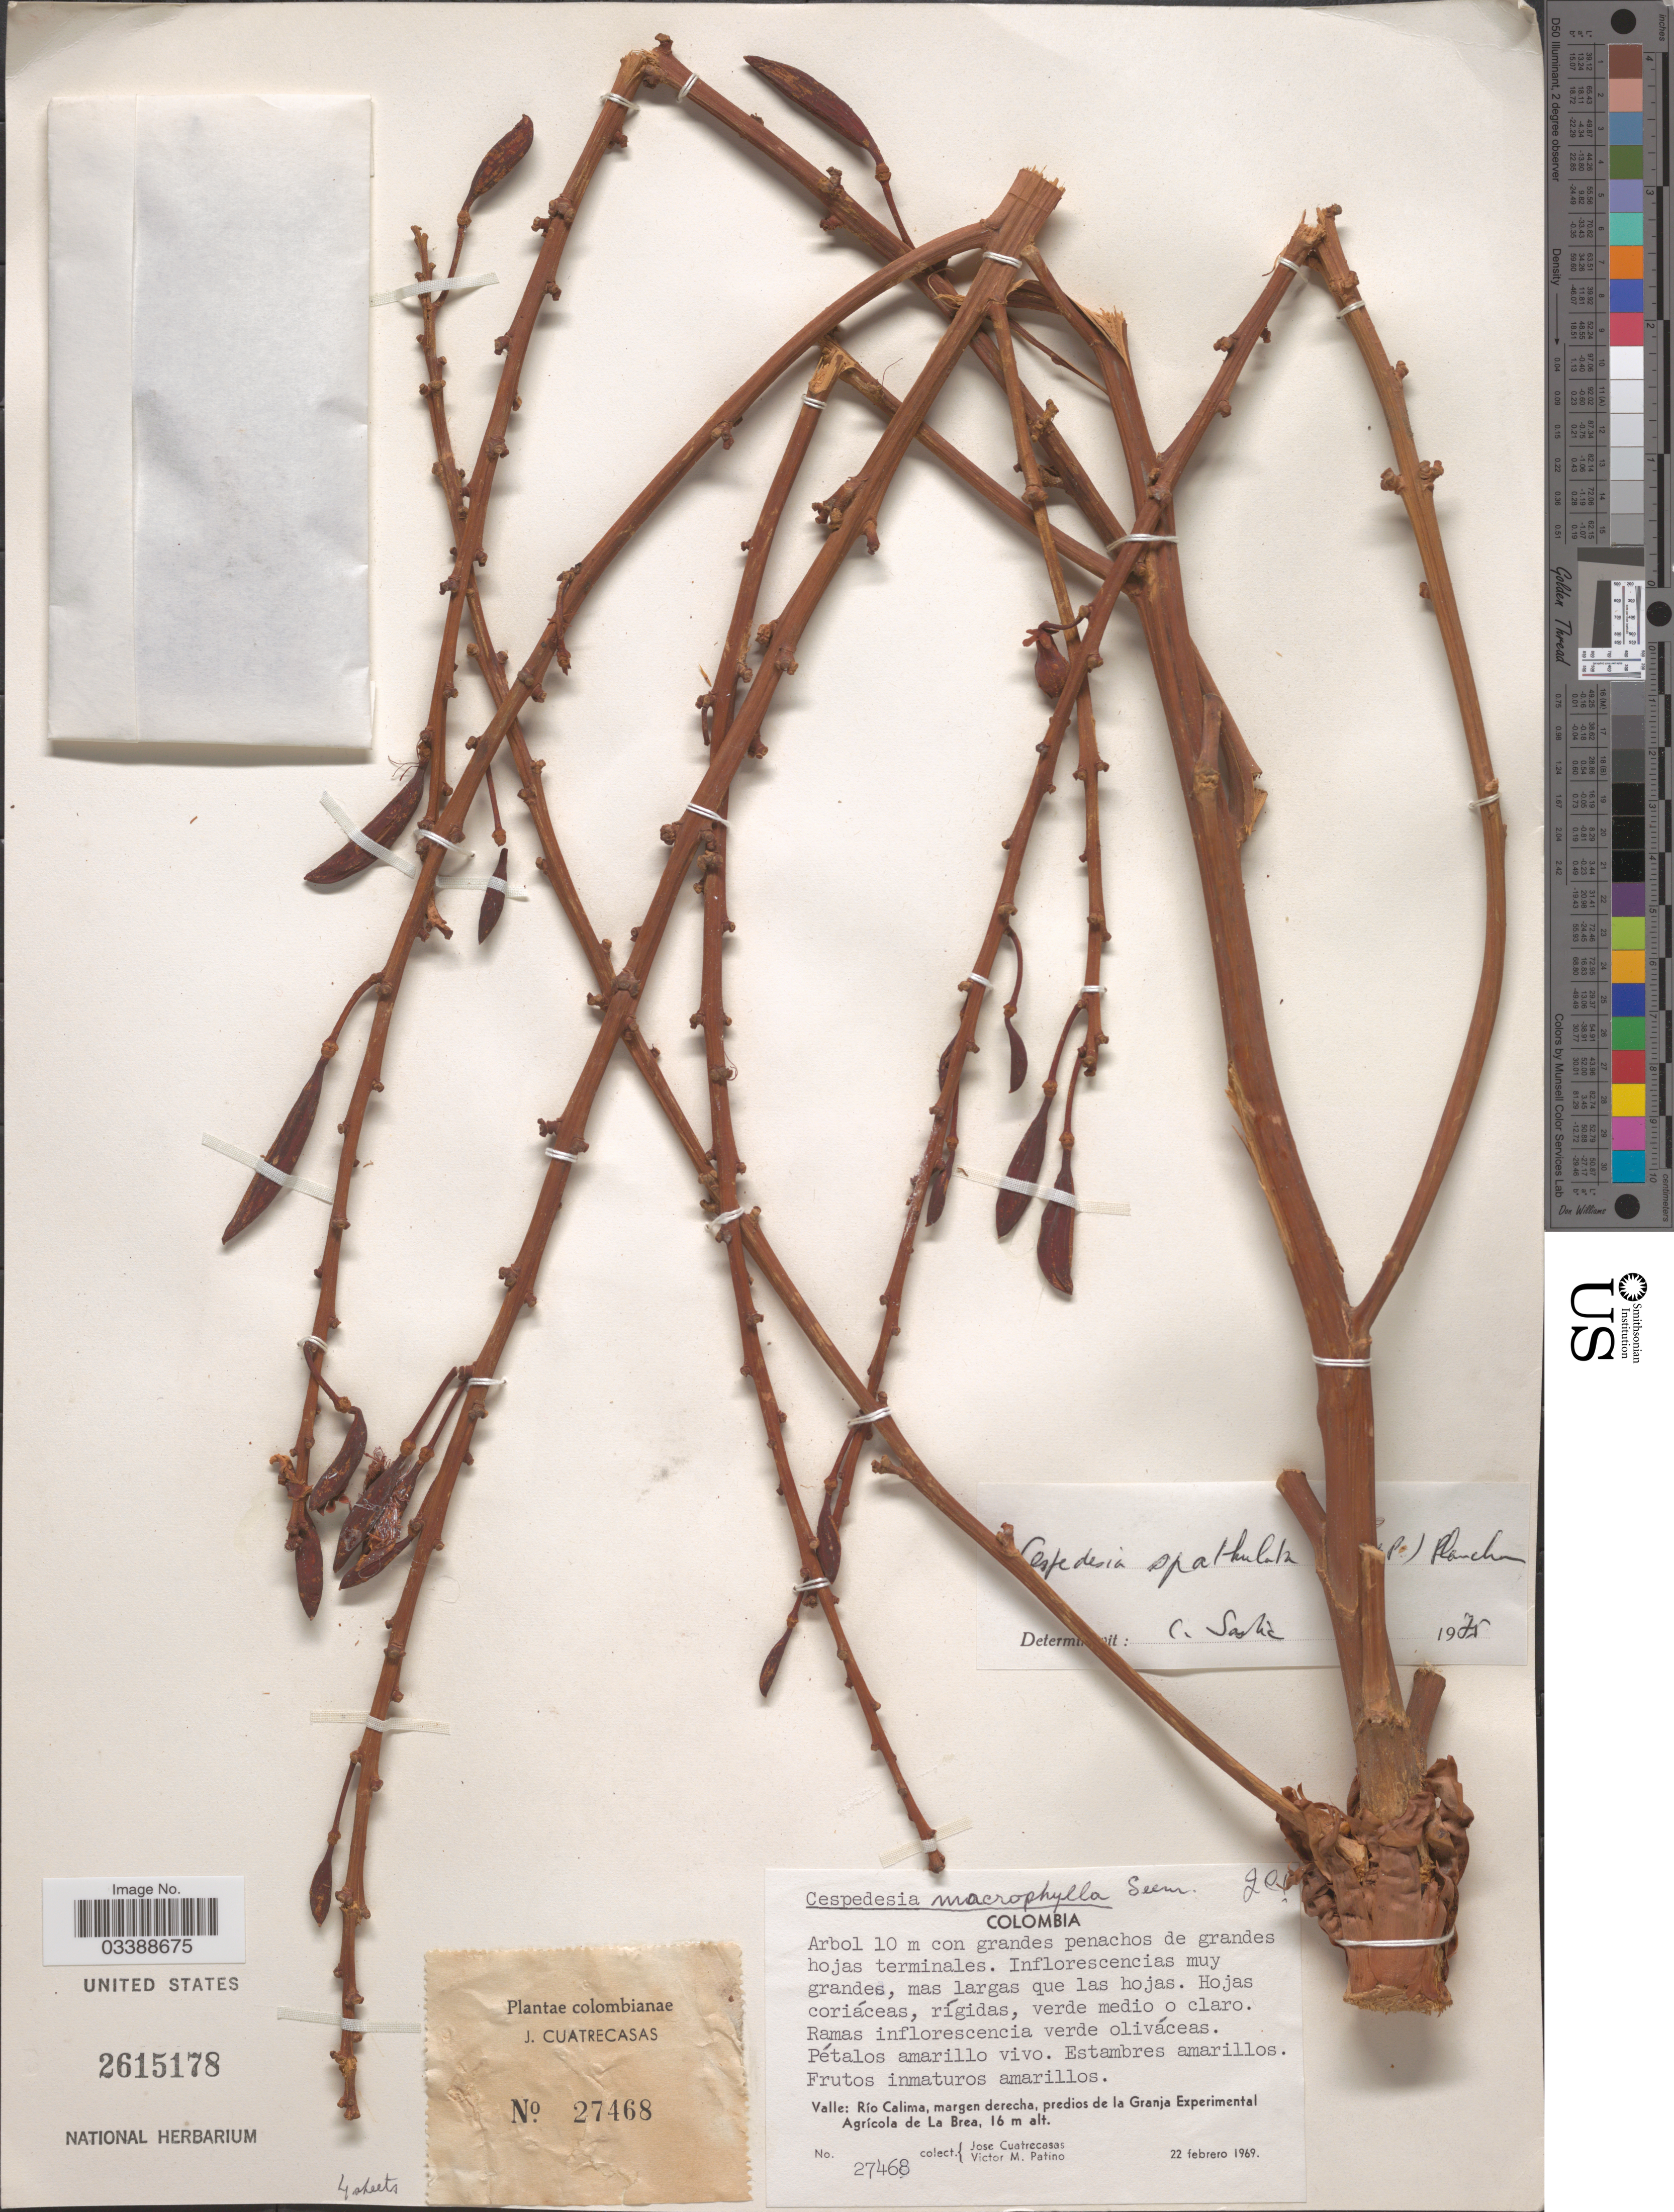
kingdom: Plantae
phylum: Tracheophyta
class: Magnoliopsida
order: Malpighiales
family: Ochnaceae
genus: Cespedesia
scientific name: Cespedesia spathulata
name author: (Ruiz & Pav.) Planch.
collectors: J. Cuatrecasas & V. M. Patiño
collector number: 27468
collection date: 1969-02-22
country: Colombia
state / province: Valle del Cauca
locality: Valle: Río Calima, margen derecha, predios de la Granja Experimental Agrícola de La Brea.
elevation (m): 16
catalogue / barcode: US 2615178